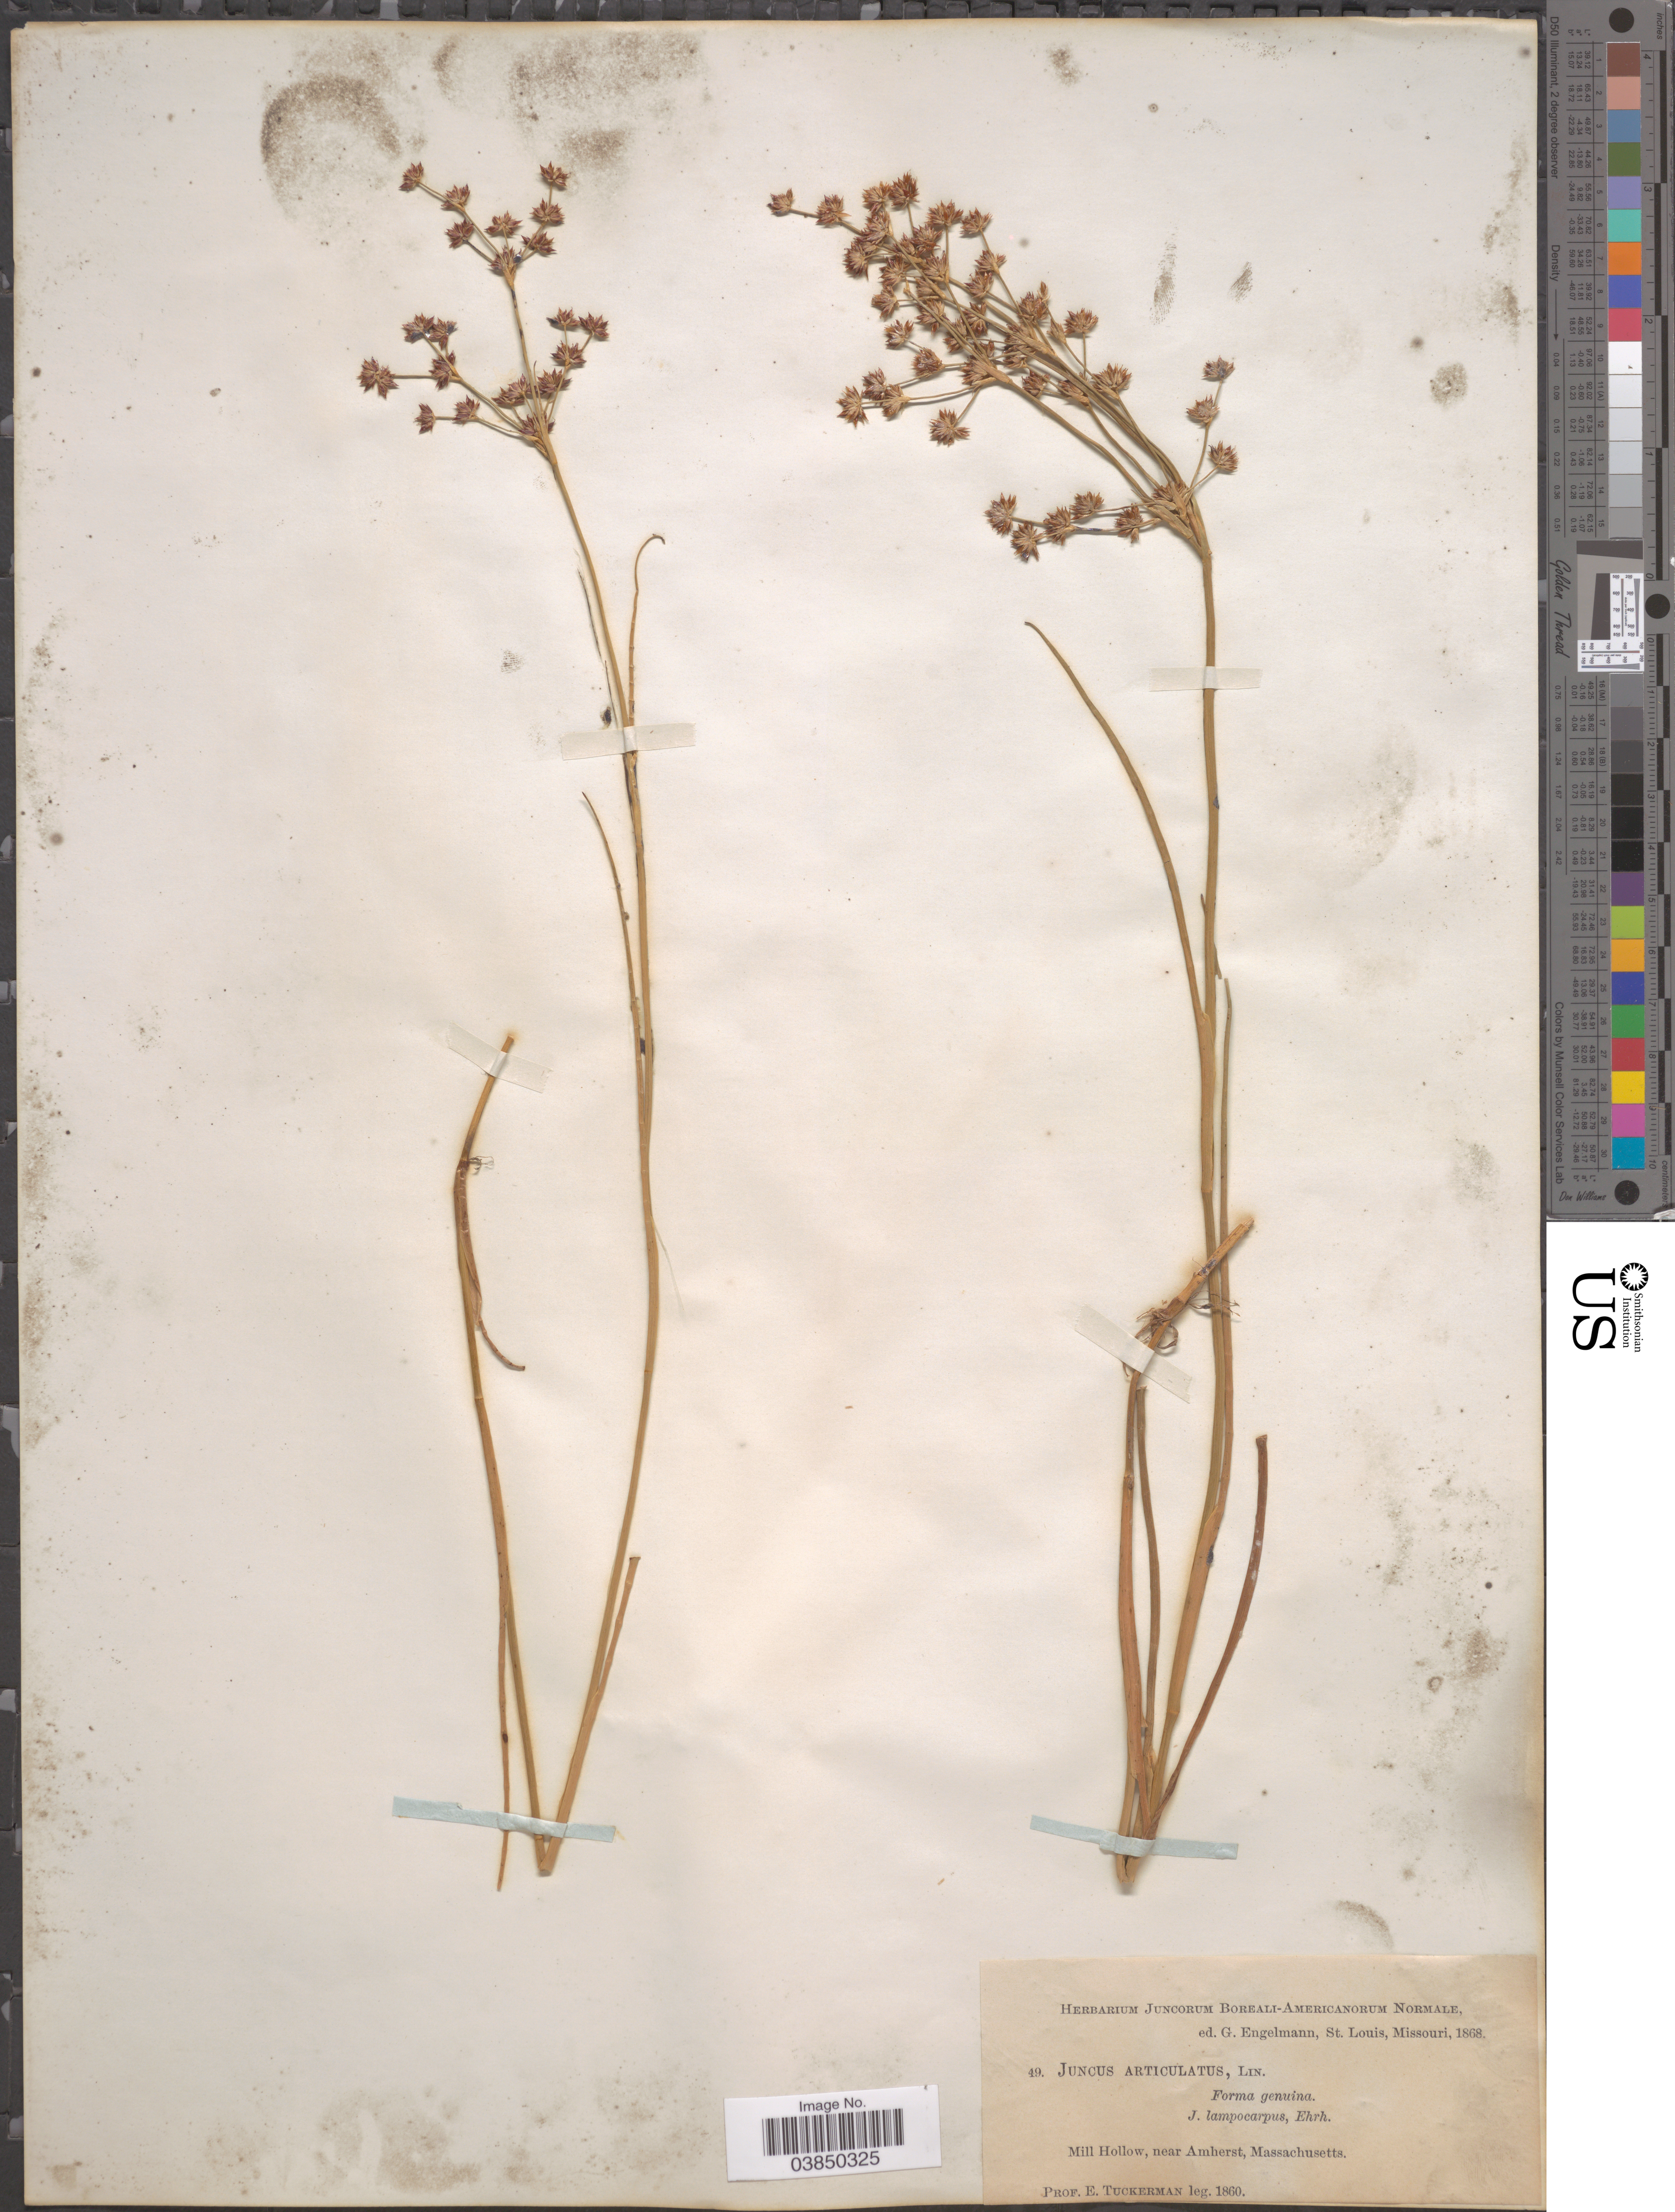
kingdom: Plantae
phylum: Tracheophyta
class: Liliopsida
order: Poales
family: Juncaceae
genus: Juncus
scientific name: Juncus articulatus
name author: L.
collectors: E. Tuckerman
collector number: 49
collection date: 1860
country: United States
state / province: Massachusetts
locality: Mill Hollow, near Amherst.